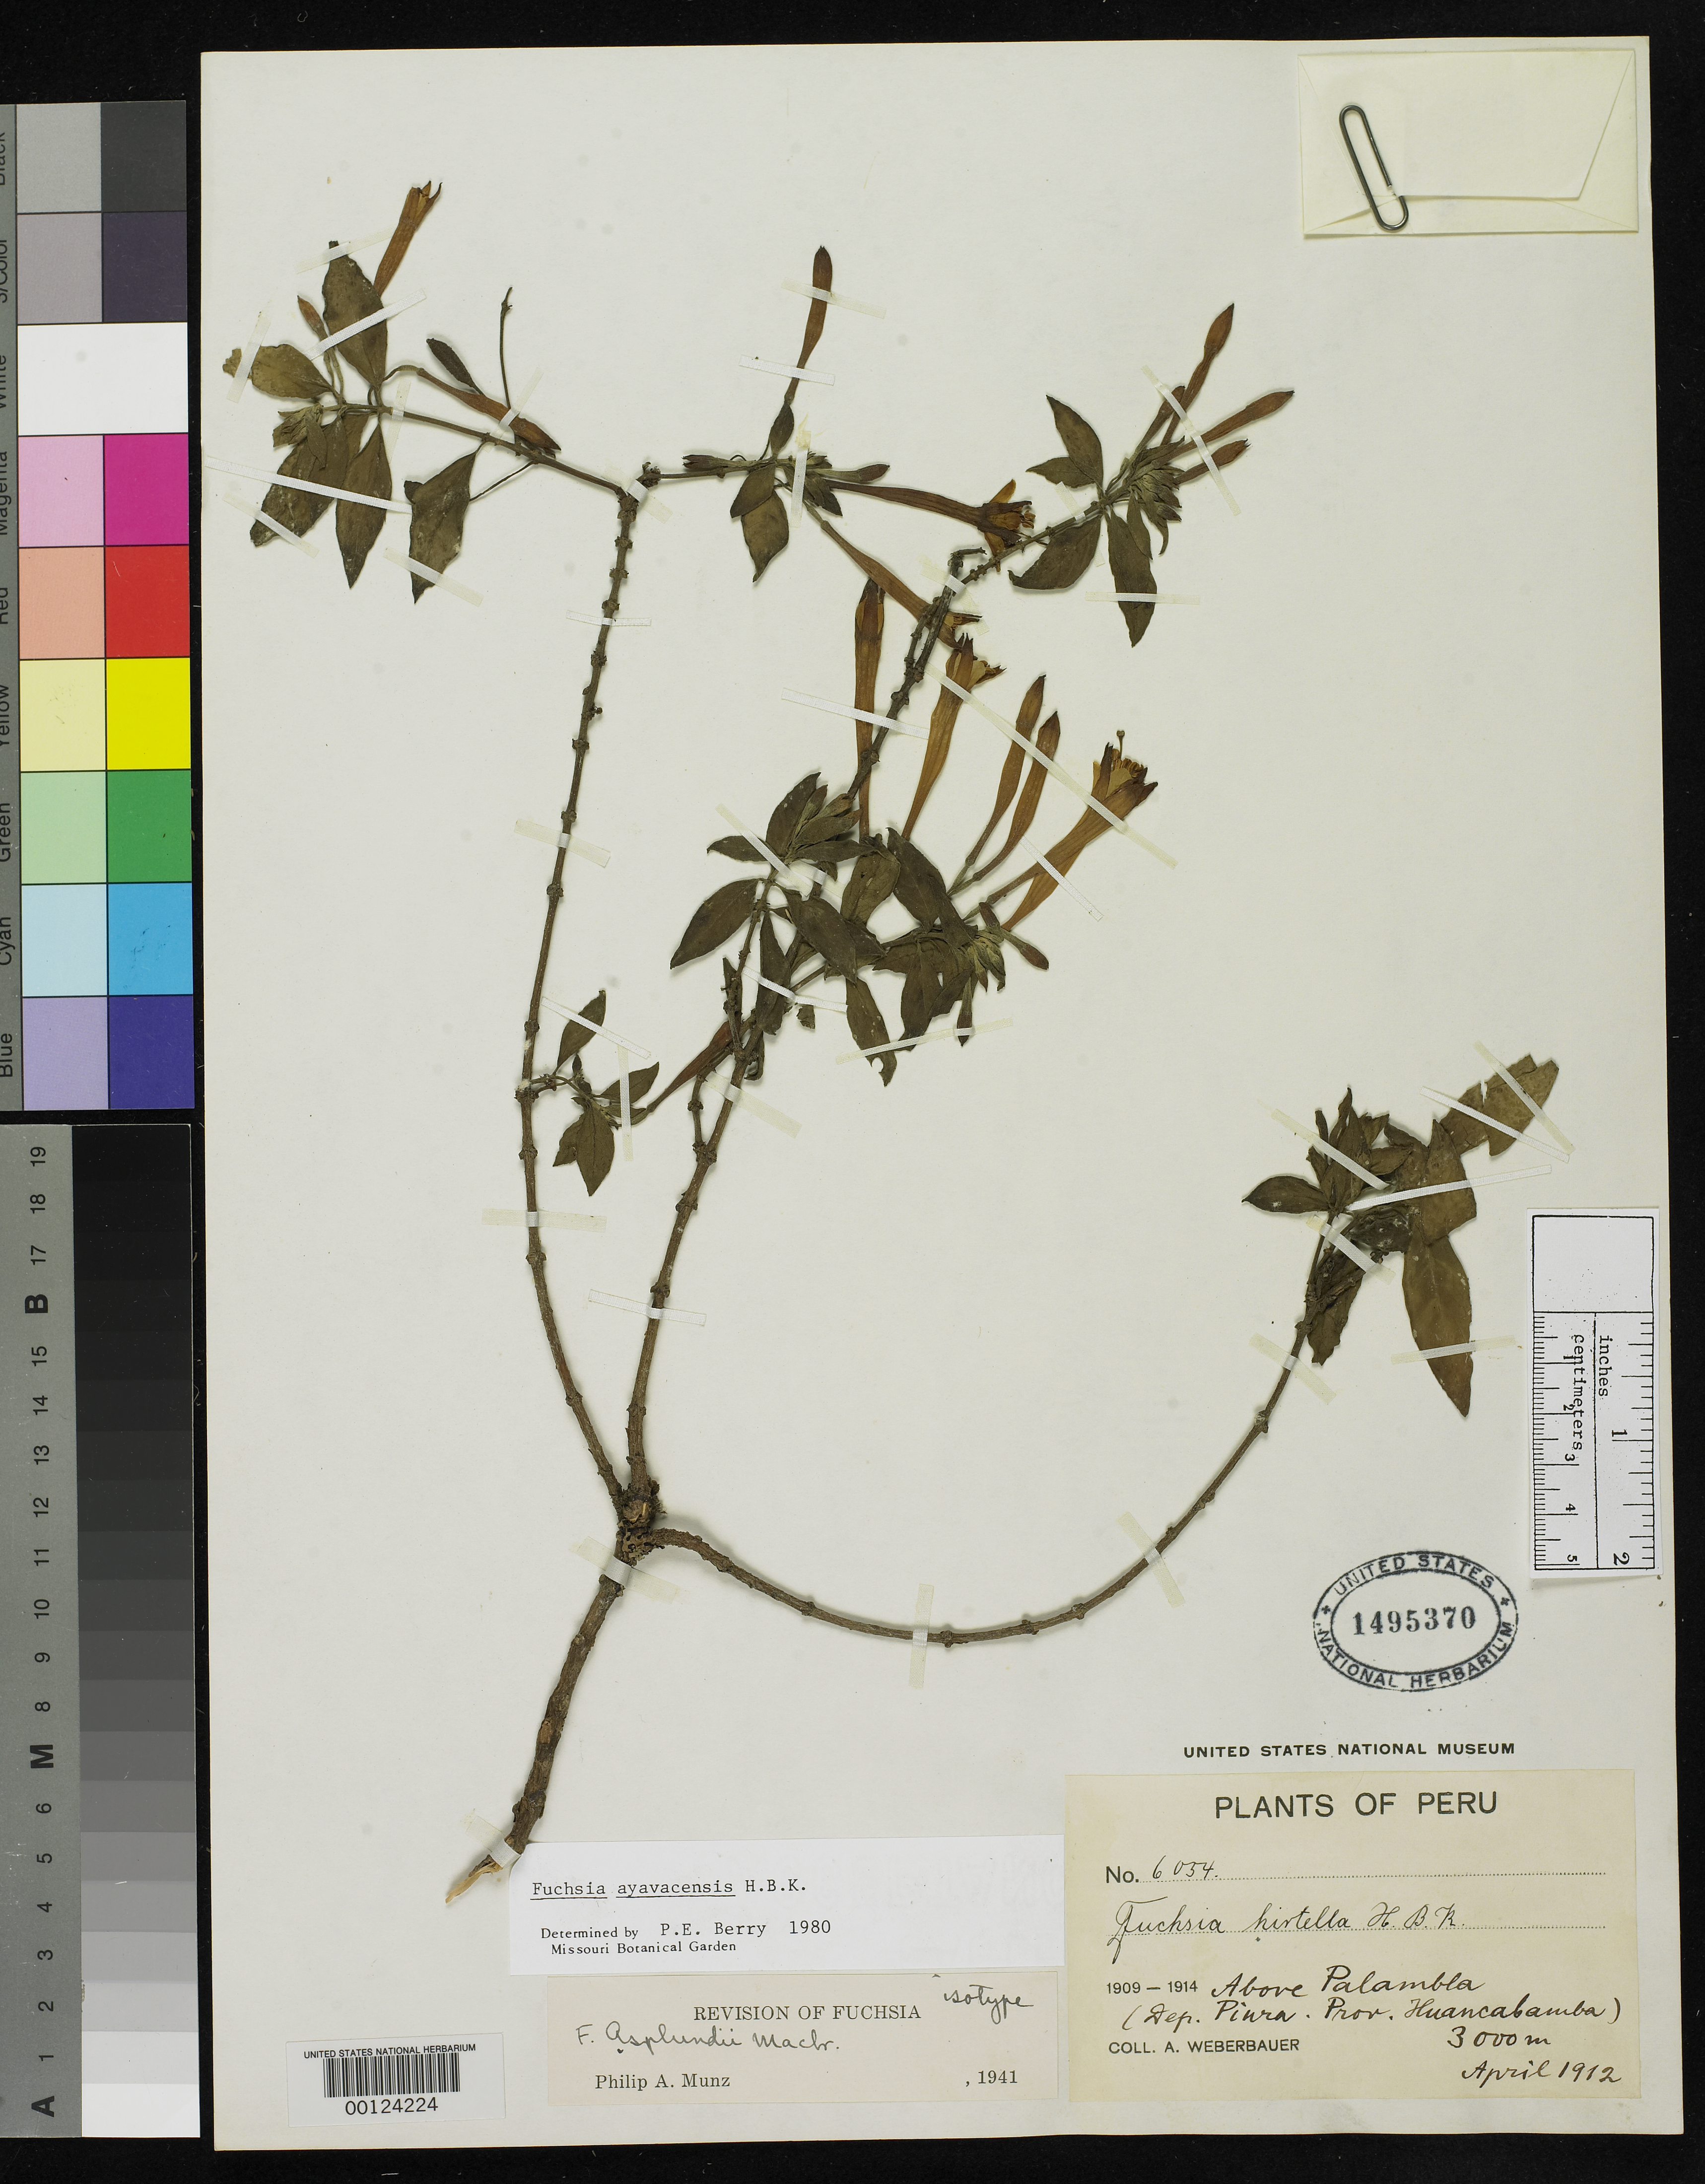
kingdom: Plantae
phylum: Tracheophyta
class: Magnoliopsida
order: Myrtales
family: Onagraceae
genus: Fuchsia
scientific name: Fuchsia asplundii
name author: J.F. Macbr.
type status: Isotype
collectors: A. Weberbauer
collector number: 6054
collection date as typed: Apr 1912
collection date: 1912-04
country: Peru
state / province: Piura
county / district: Huancabamba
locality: Above Palambla.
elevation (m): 3000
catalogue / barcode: US 1495370